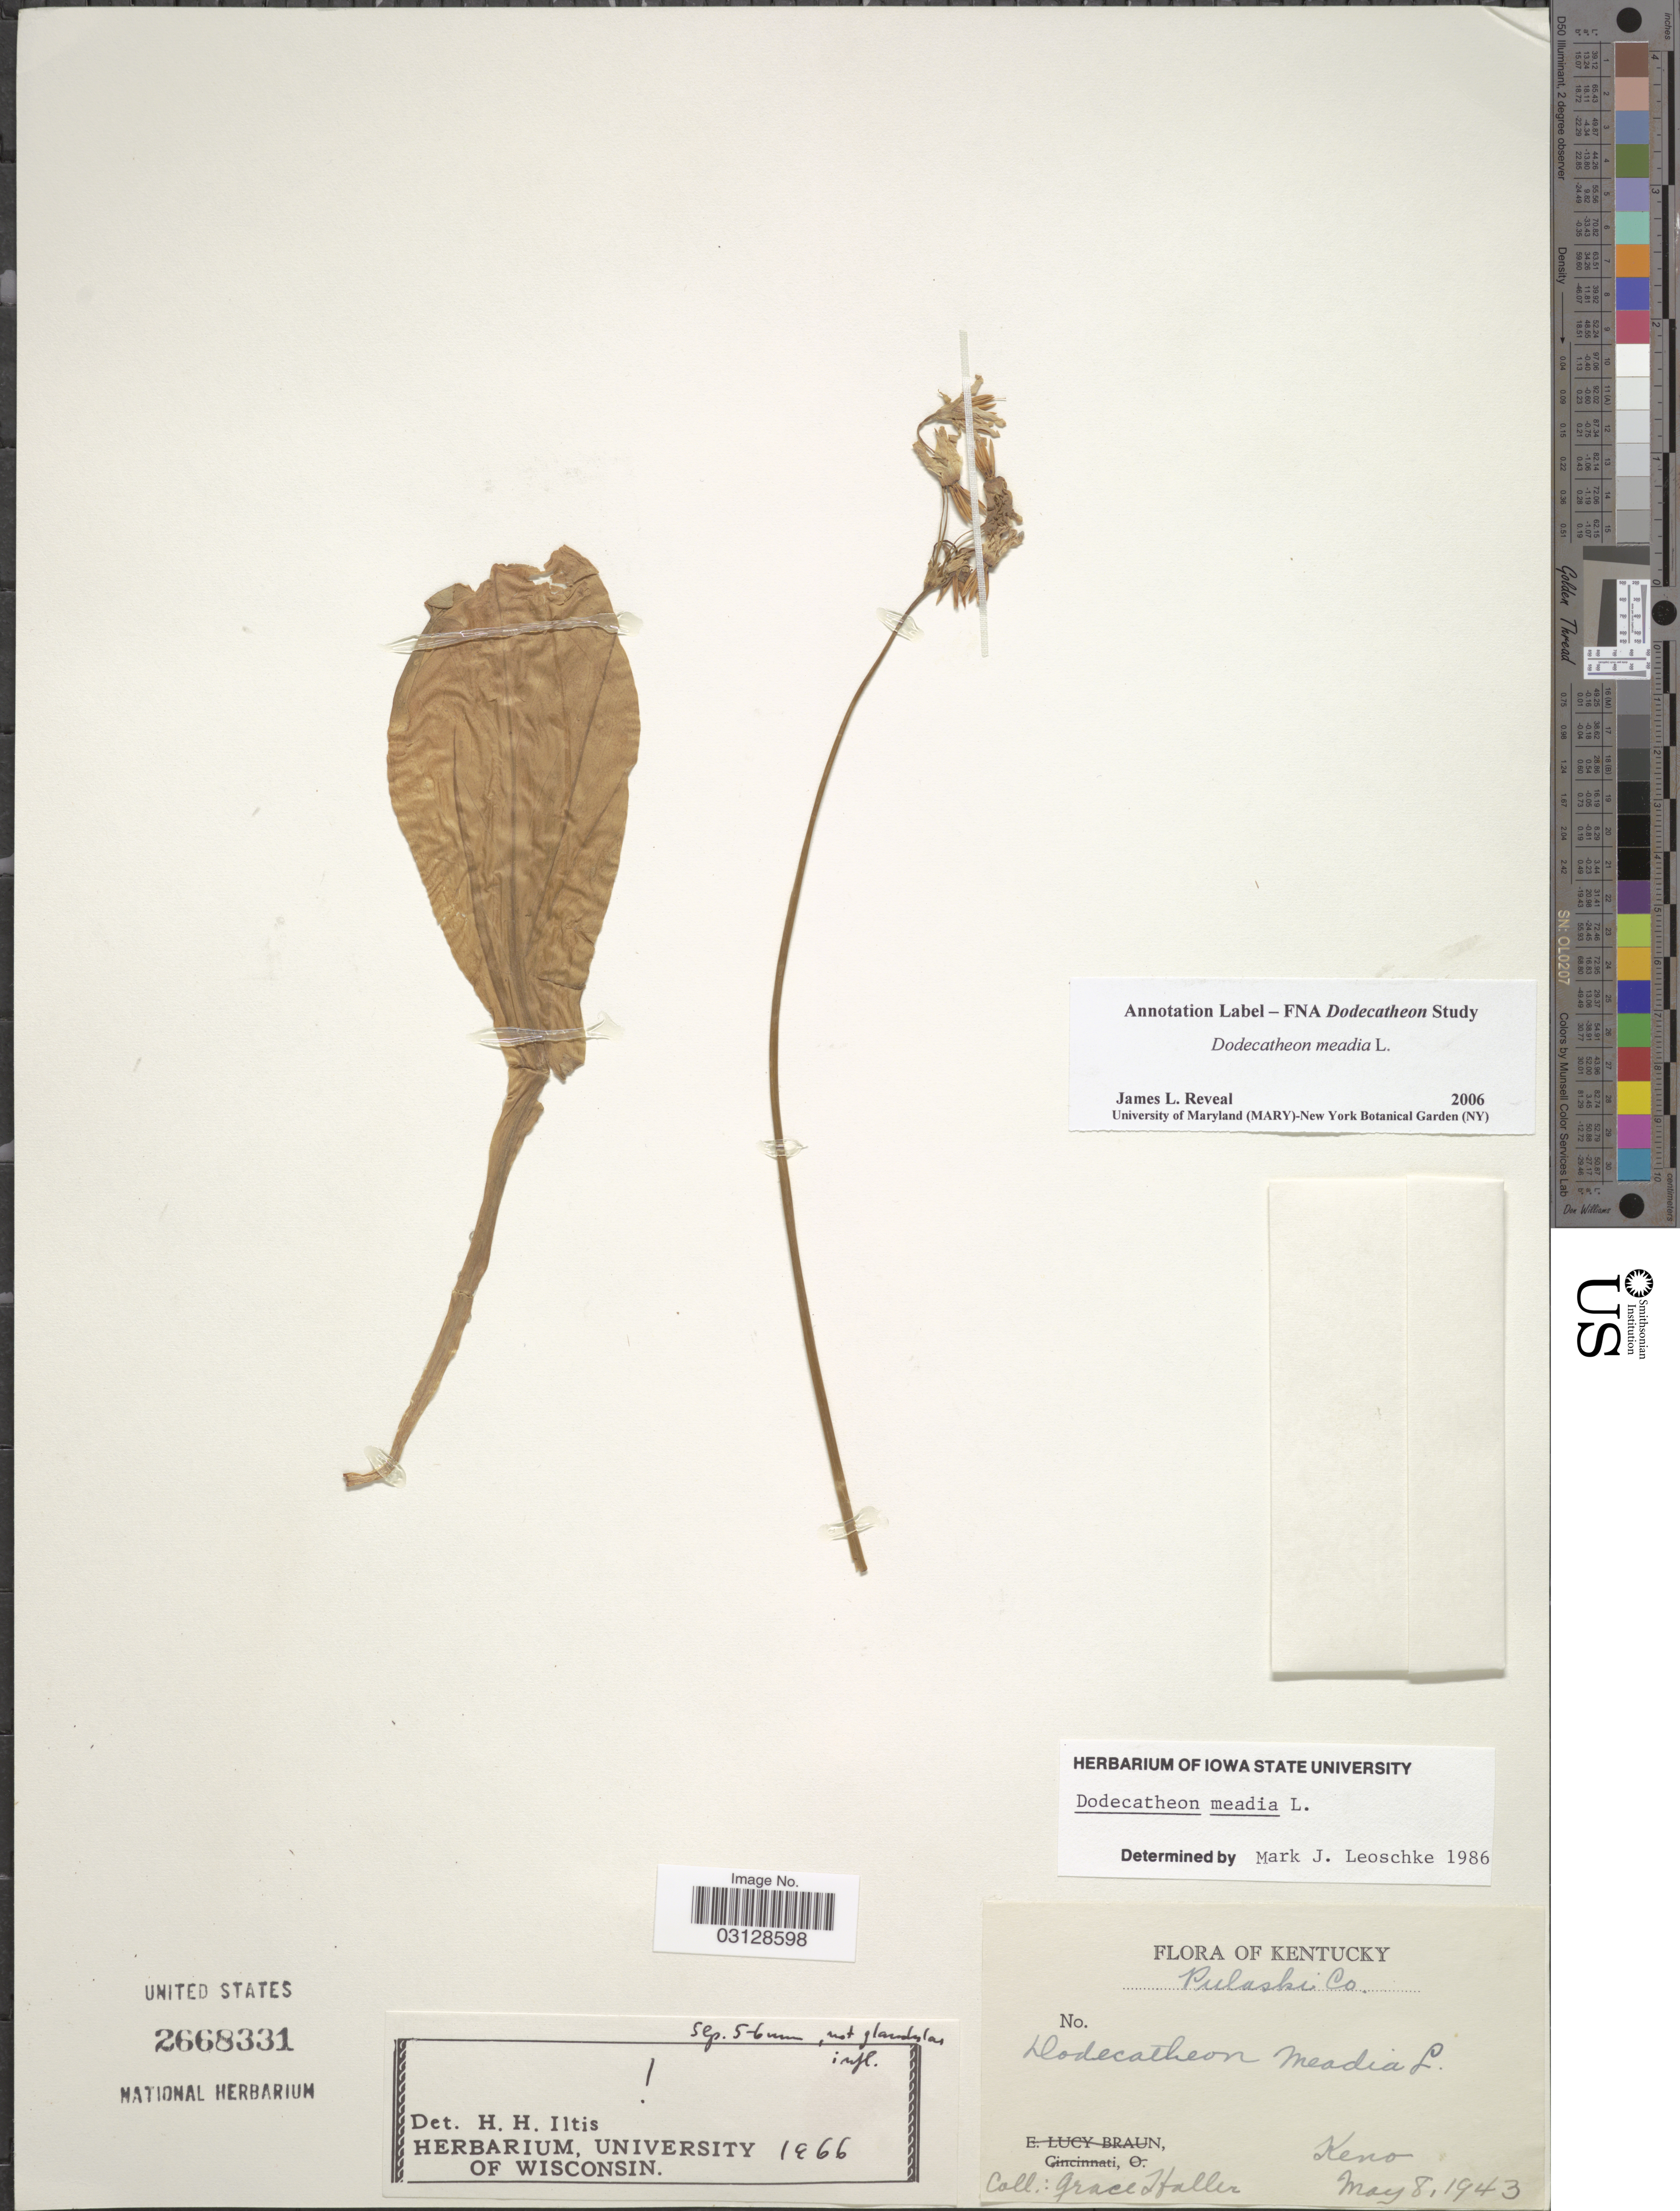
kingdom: Plantae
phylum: Tracheophyta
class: Magnoliopsida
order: Ericales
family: Primulaceae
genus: Dodecatheon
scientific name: Dodecatheon meadia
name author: L.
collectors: G. Haller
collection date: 1943-05-08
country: United States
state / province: Kentucky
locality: Pulaski Co. Keno.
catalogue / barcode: US 2668331